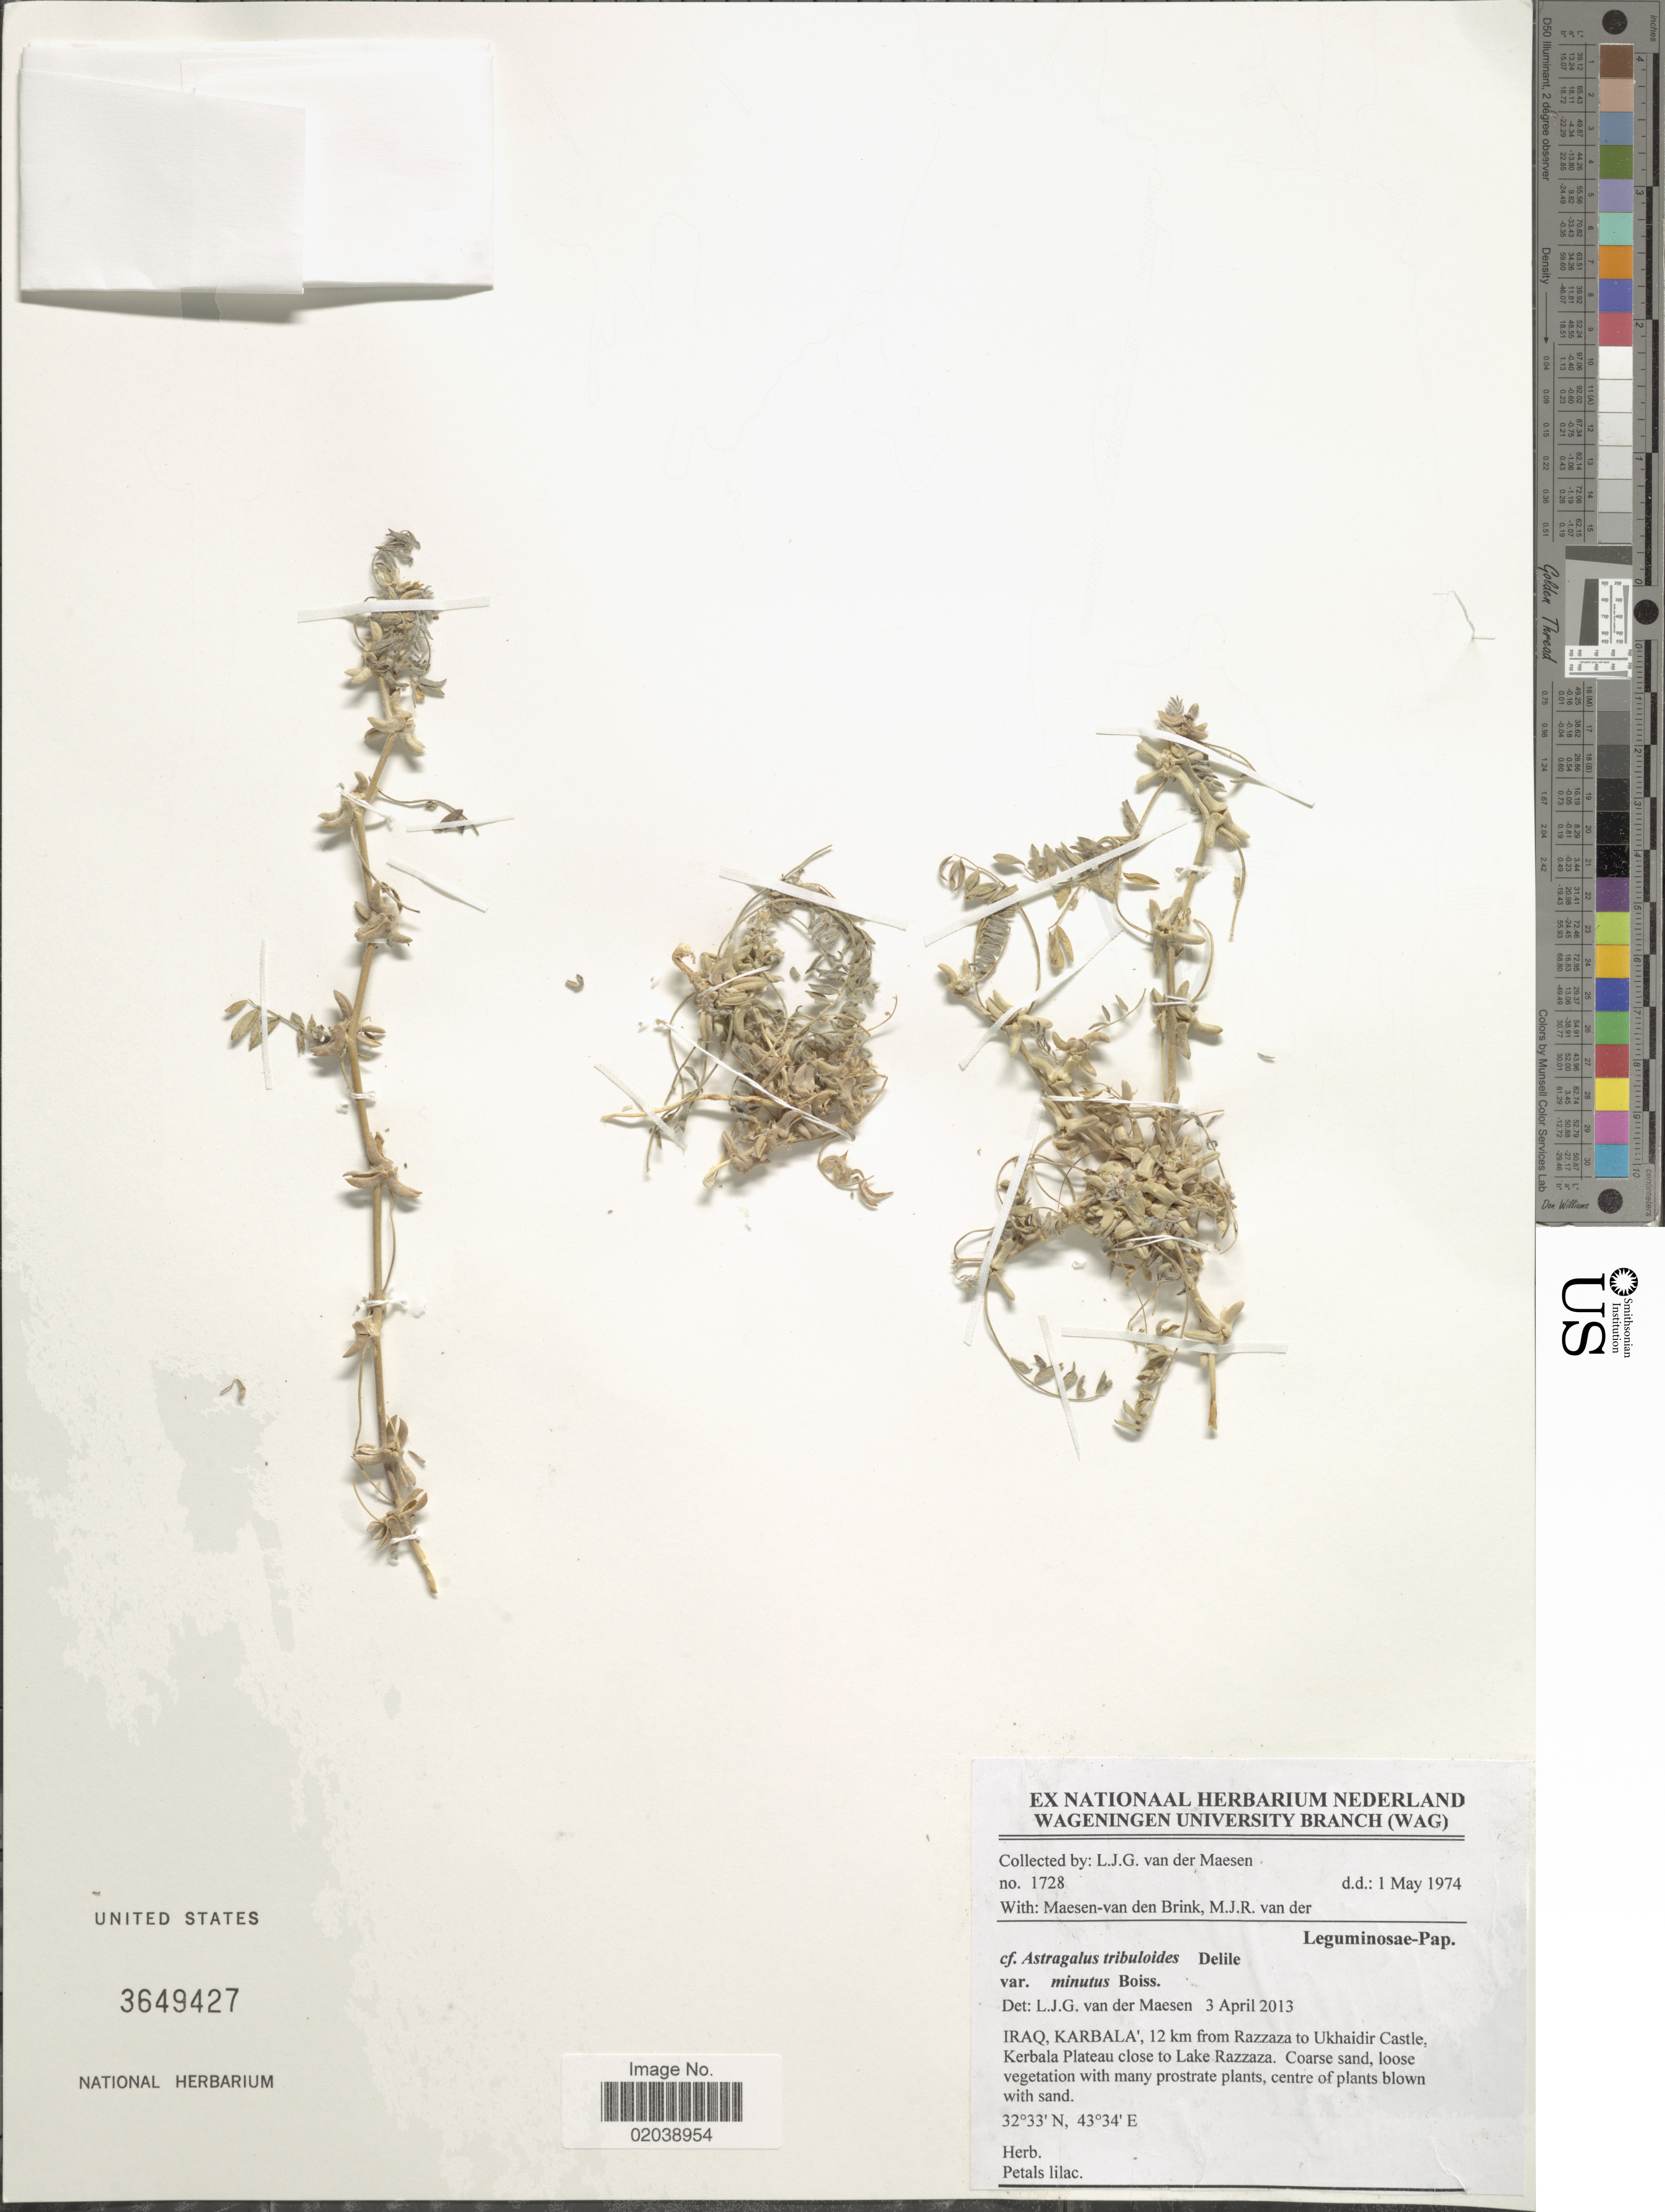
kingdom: Plantae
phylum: Tracheophyta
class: Magnoliopsida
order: Fabales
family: Fabaceae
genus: Astragalus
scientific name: Astragalus tribuloides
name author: Delile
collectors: L. van der Maesen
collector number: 1728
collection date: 1974-05-01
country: Iraq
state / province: Al Karbala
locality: Iraq, Karbala, 12 km from Razzaza to Ukhaidir Castle, Kerbala Plateau close to Lake Razzaza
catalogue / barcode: US 3649427